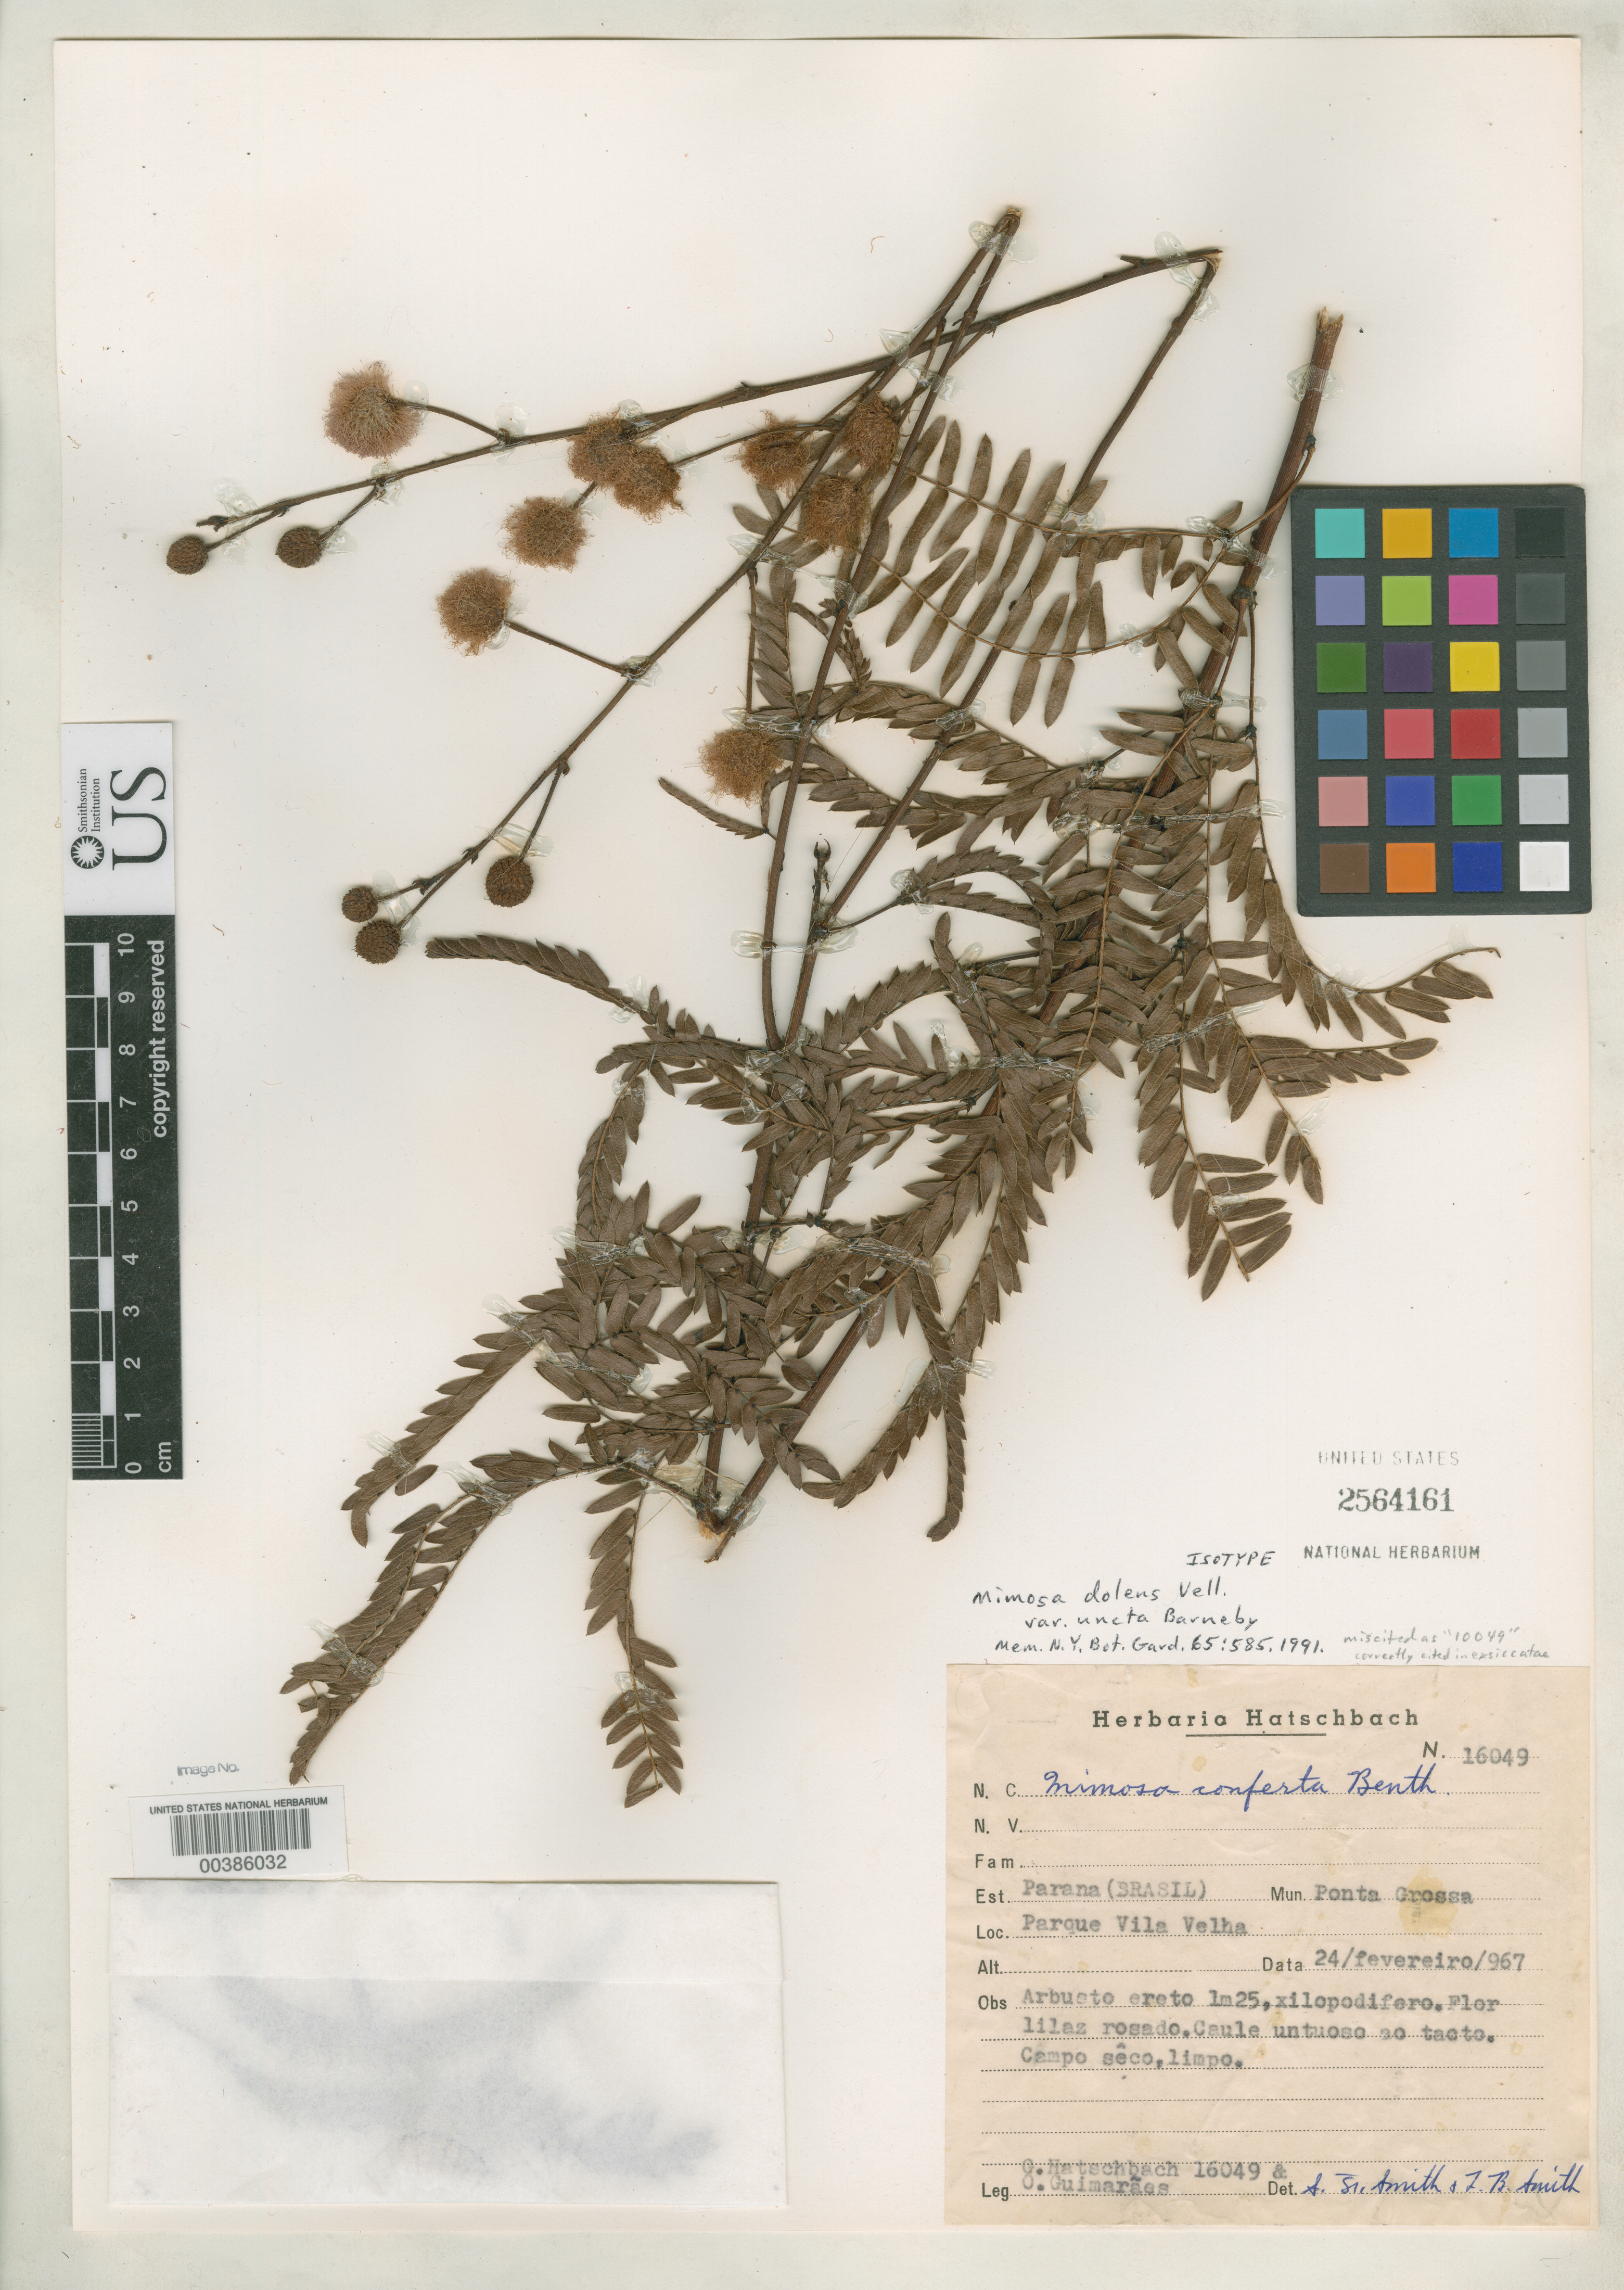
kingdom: Plantae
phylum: Tracheophyta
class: Magnoliopsida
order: Fabales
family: Fabaceae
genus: Mimosa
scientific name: Mimosa dolens var. uncta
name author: Barneby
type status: Isotype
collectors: G. Hatschbach & O. A. Guimarães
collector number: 16049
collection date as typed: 24 Feb 1967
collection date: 1967-02-24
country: Brazil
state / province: Paraná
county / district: Ponta Grossa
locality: Parque vila Velha.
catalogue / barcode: US 2564161